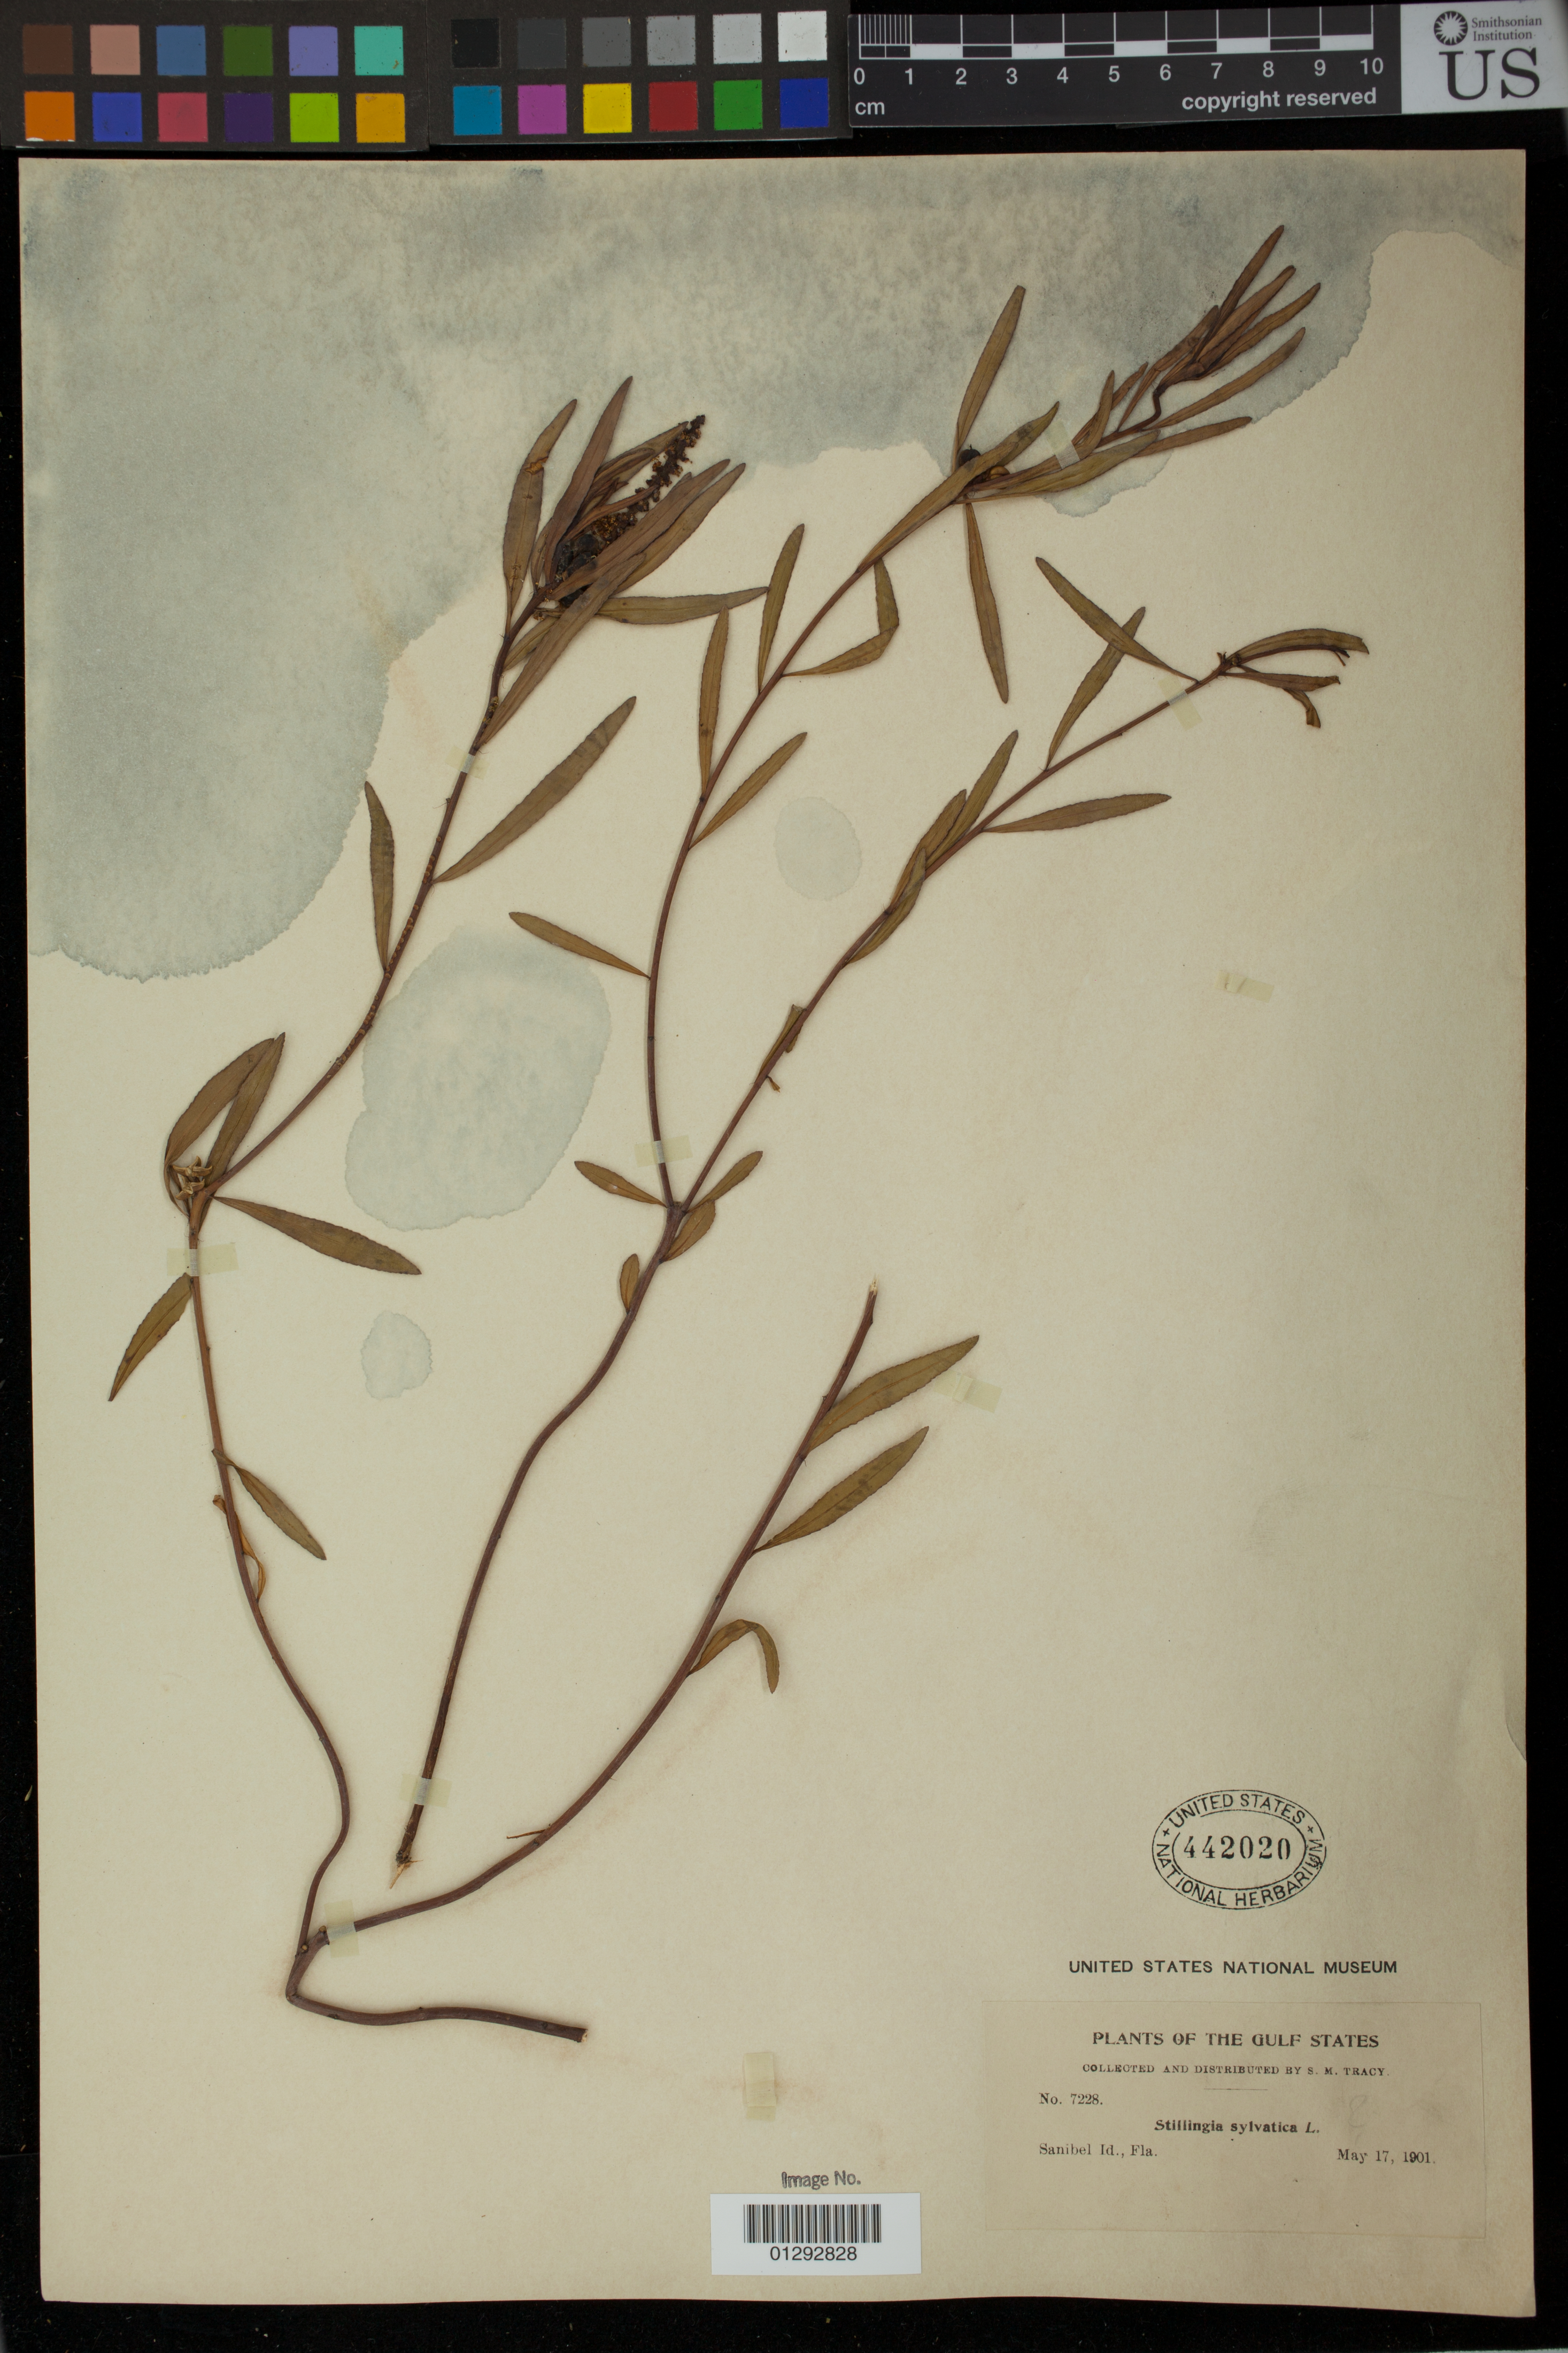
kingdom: Plantae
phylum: Tracheophyta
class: Magnoliopsida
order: Malpighiales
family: Euphorbiaceae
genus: Stillingia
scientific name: Stillingia sylvatica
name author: L.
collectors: S. M. Tracy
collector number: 7228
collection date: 1901-05-17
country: United States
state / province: Florida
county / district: Lee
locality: Sanibel Id.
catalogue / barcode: US 442020